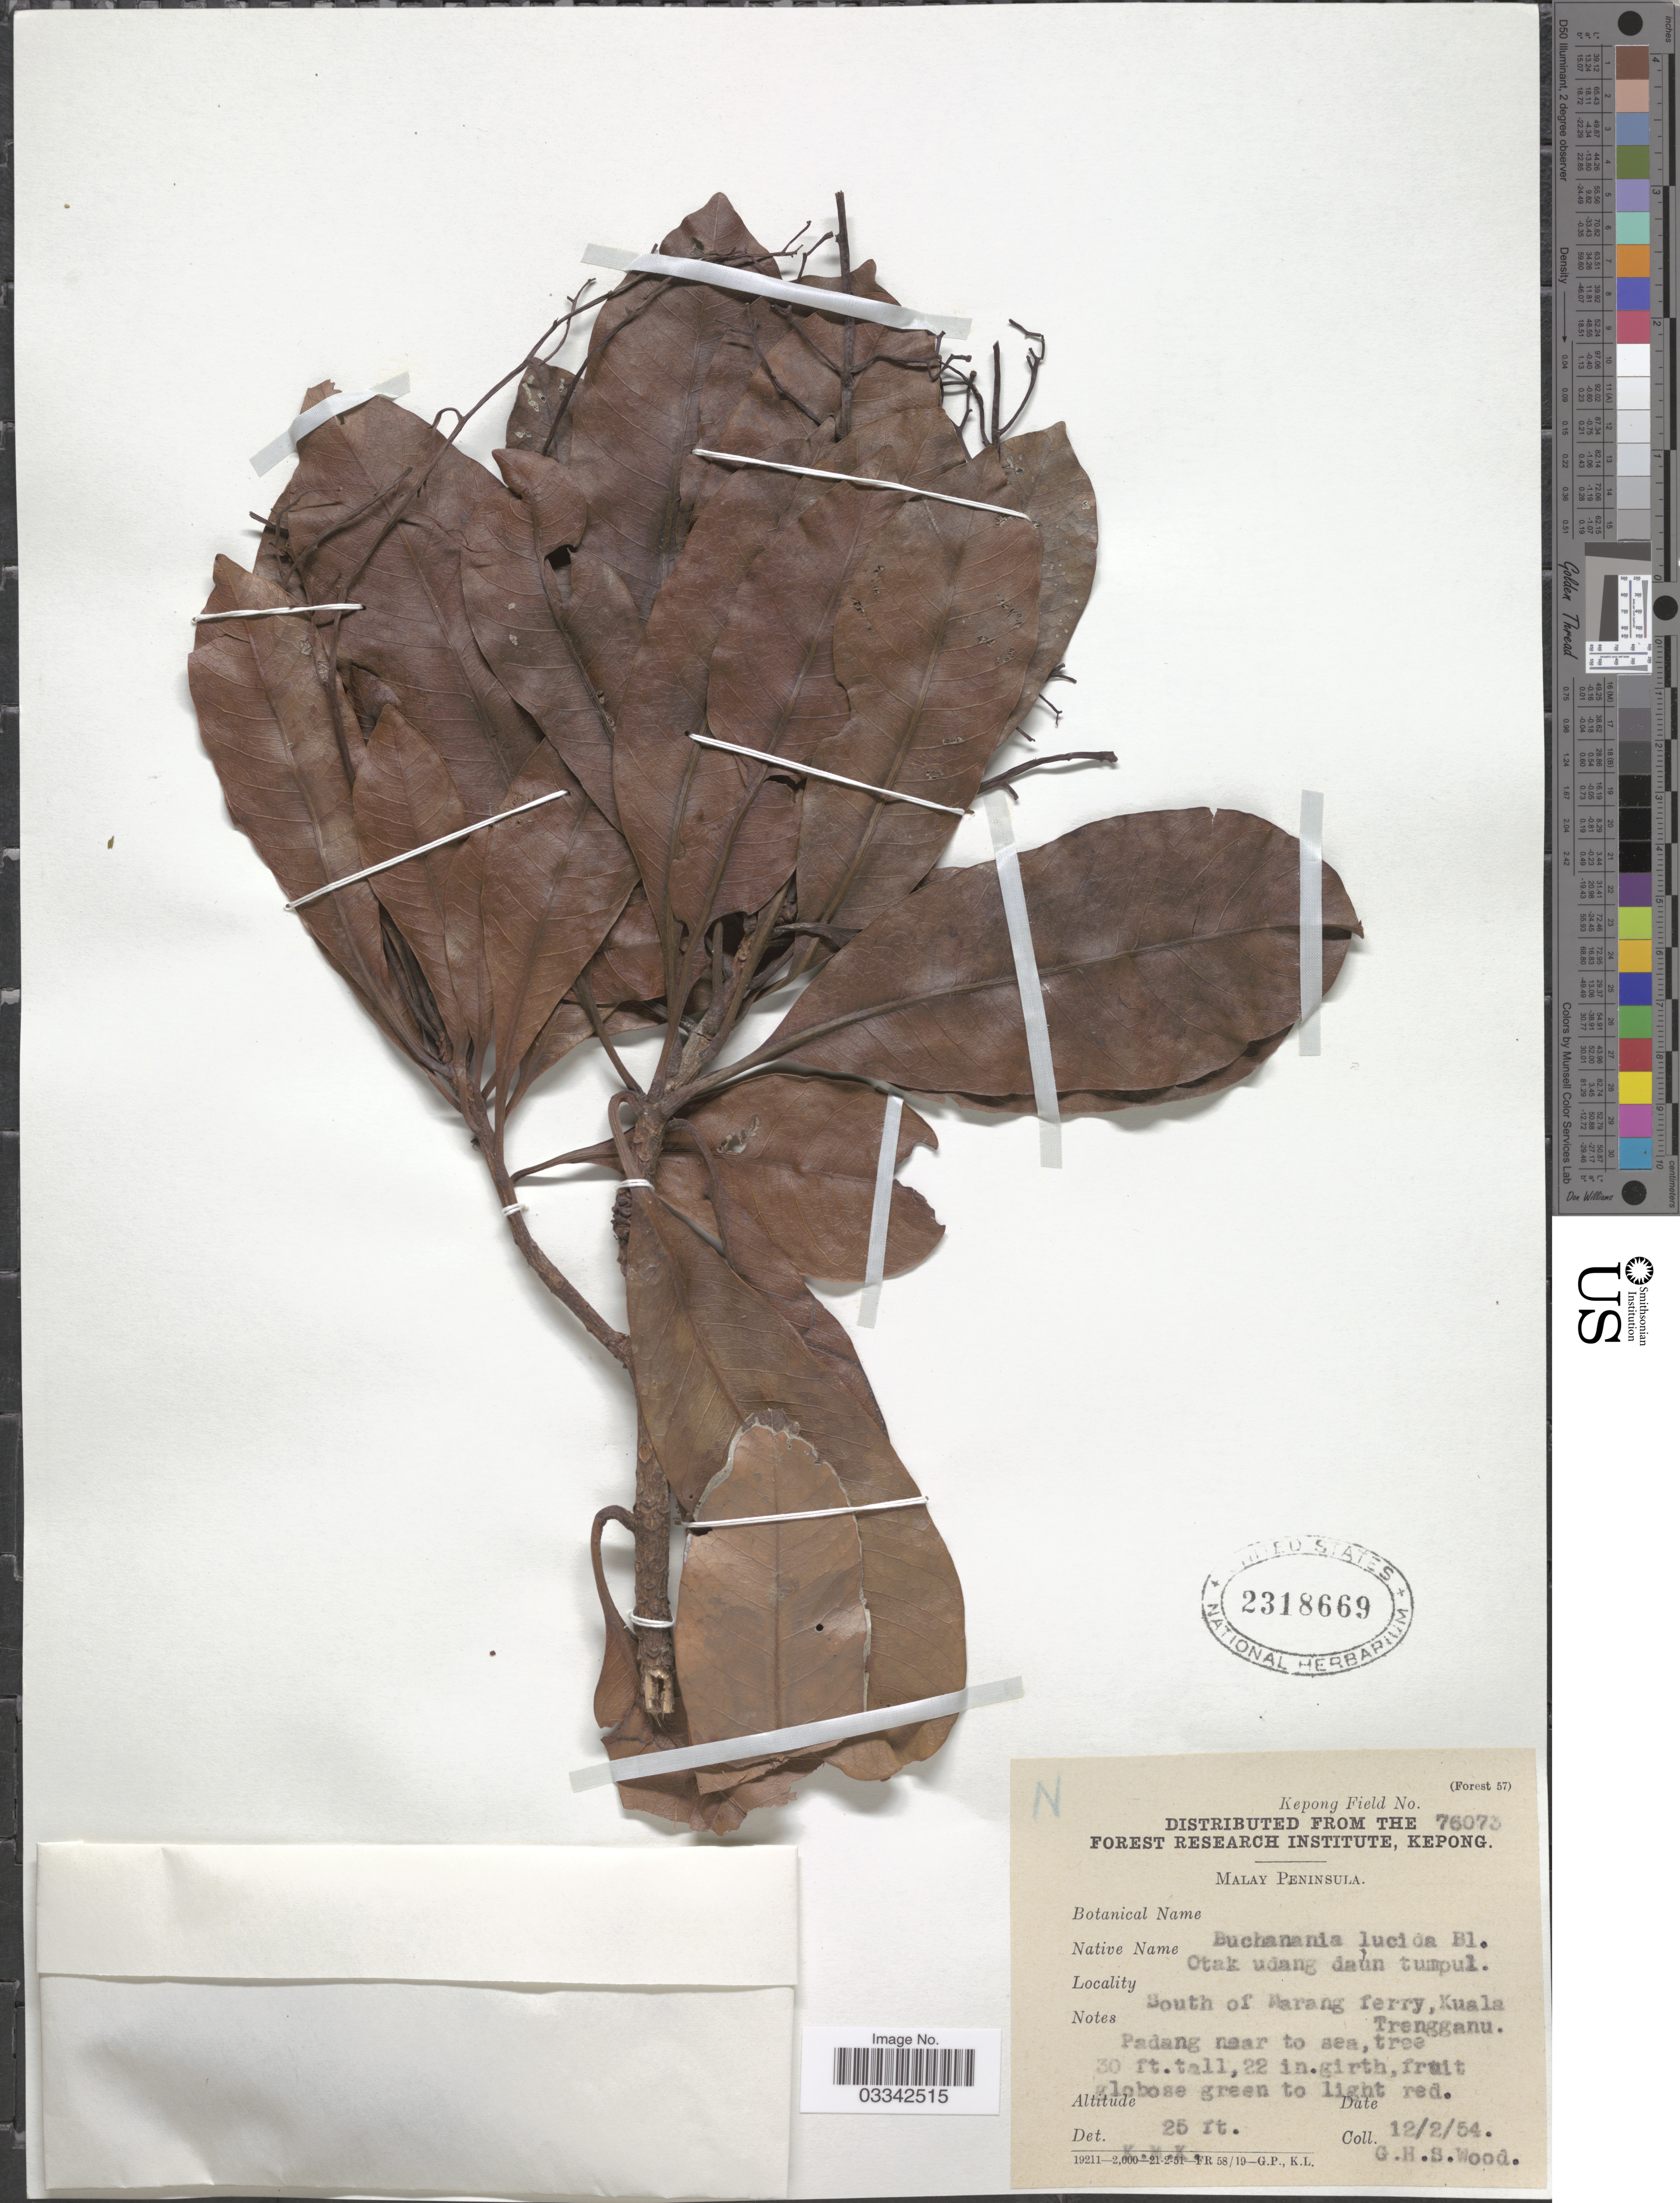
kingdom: Plantae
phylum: Tracheophyta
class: Magnoliopsida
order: Sapindales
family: Anacardiaceae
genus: Buchanania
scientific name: Buchanania lucida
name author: Blume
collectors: G. Wood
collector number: Kepong Field 76073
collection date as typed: Transcribed d/m/y: 12/2/54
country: Malaysia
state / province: Terengganu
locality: Malay Peninsula. South of Narang ferry, Kuala Trengganu.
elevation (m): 8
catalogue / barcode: US 2318669